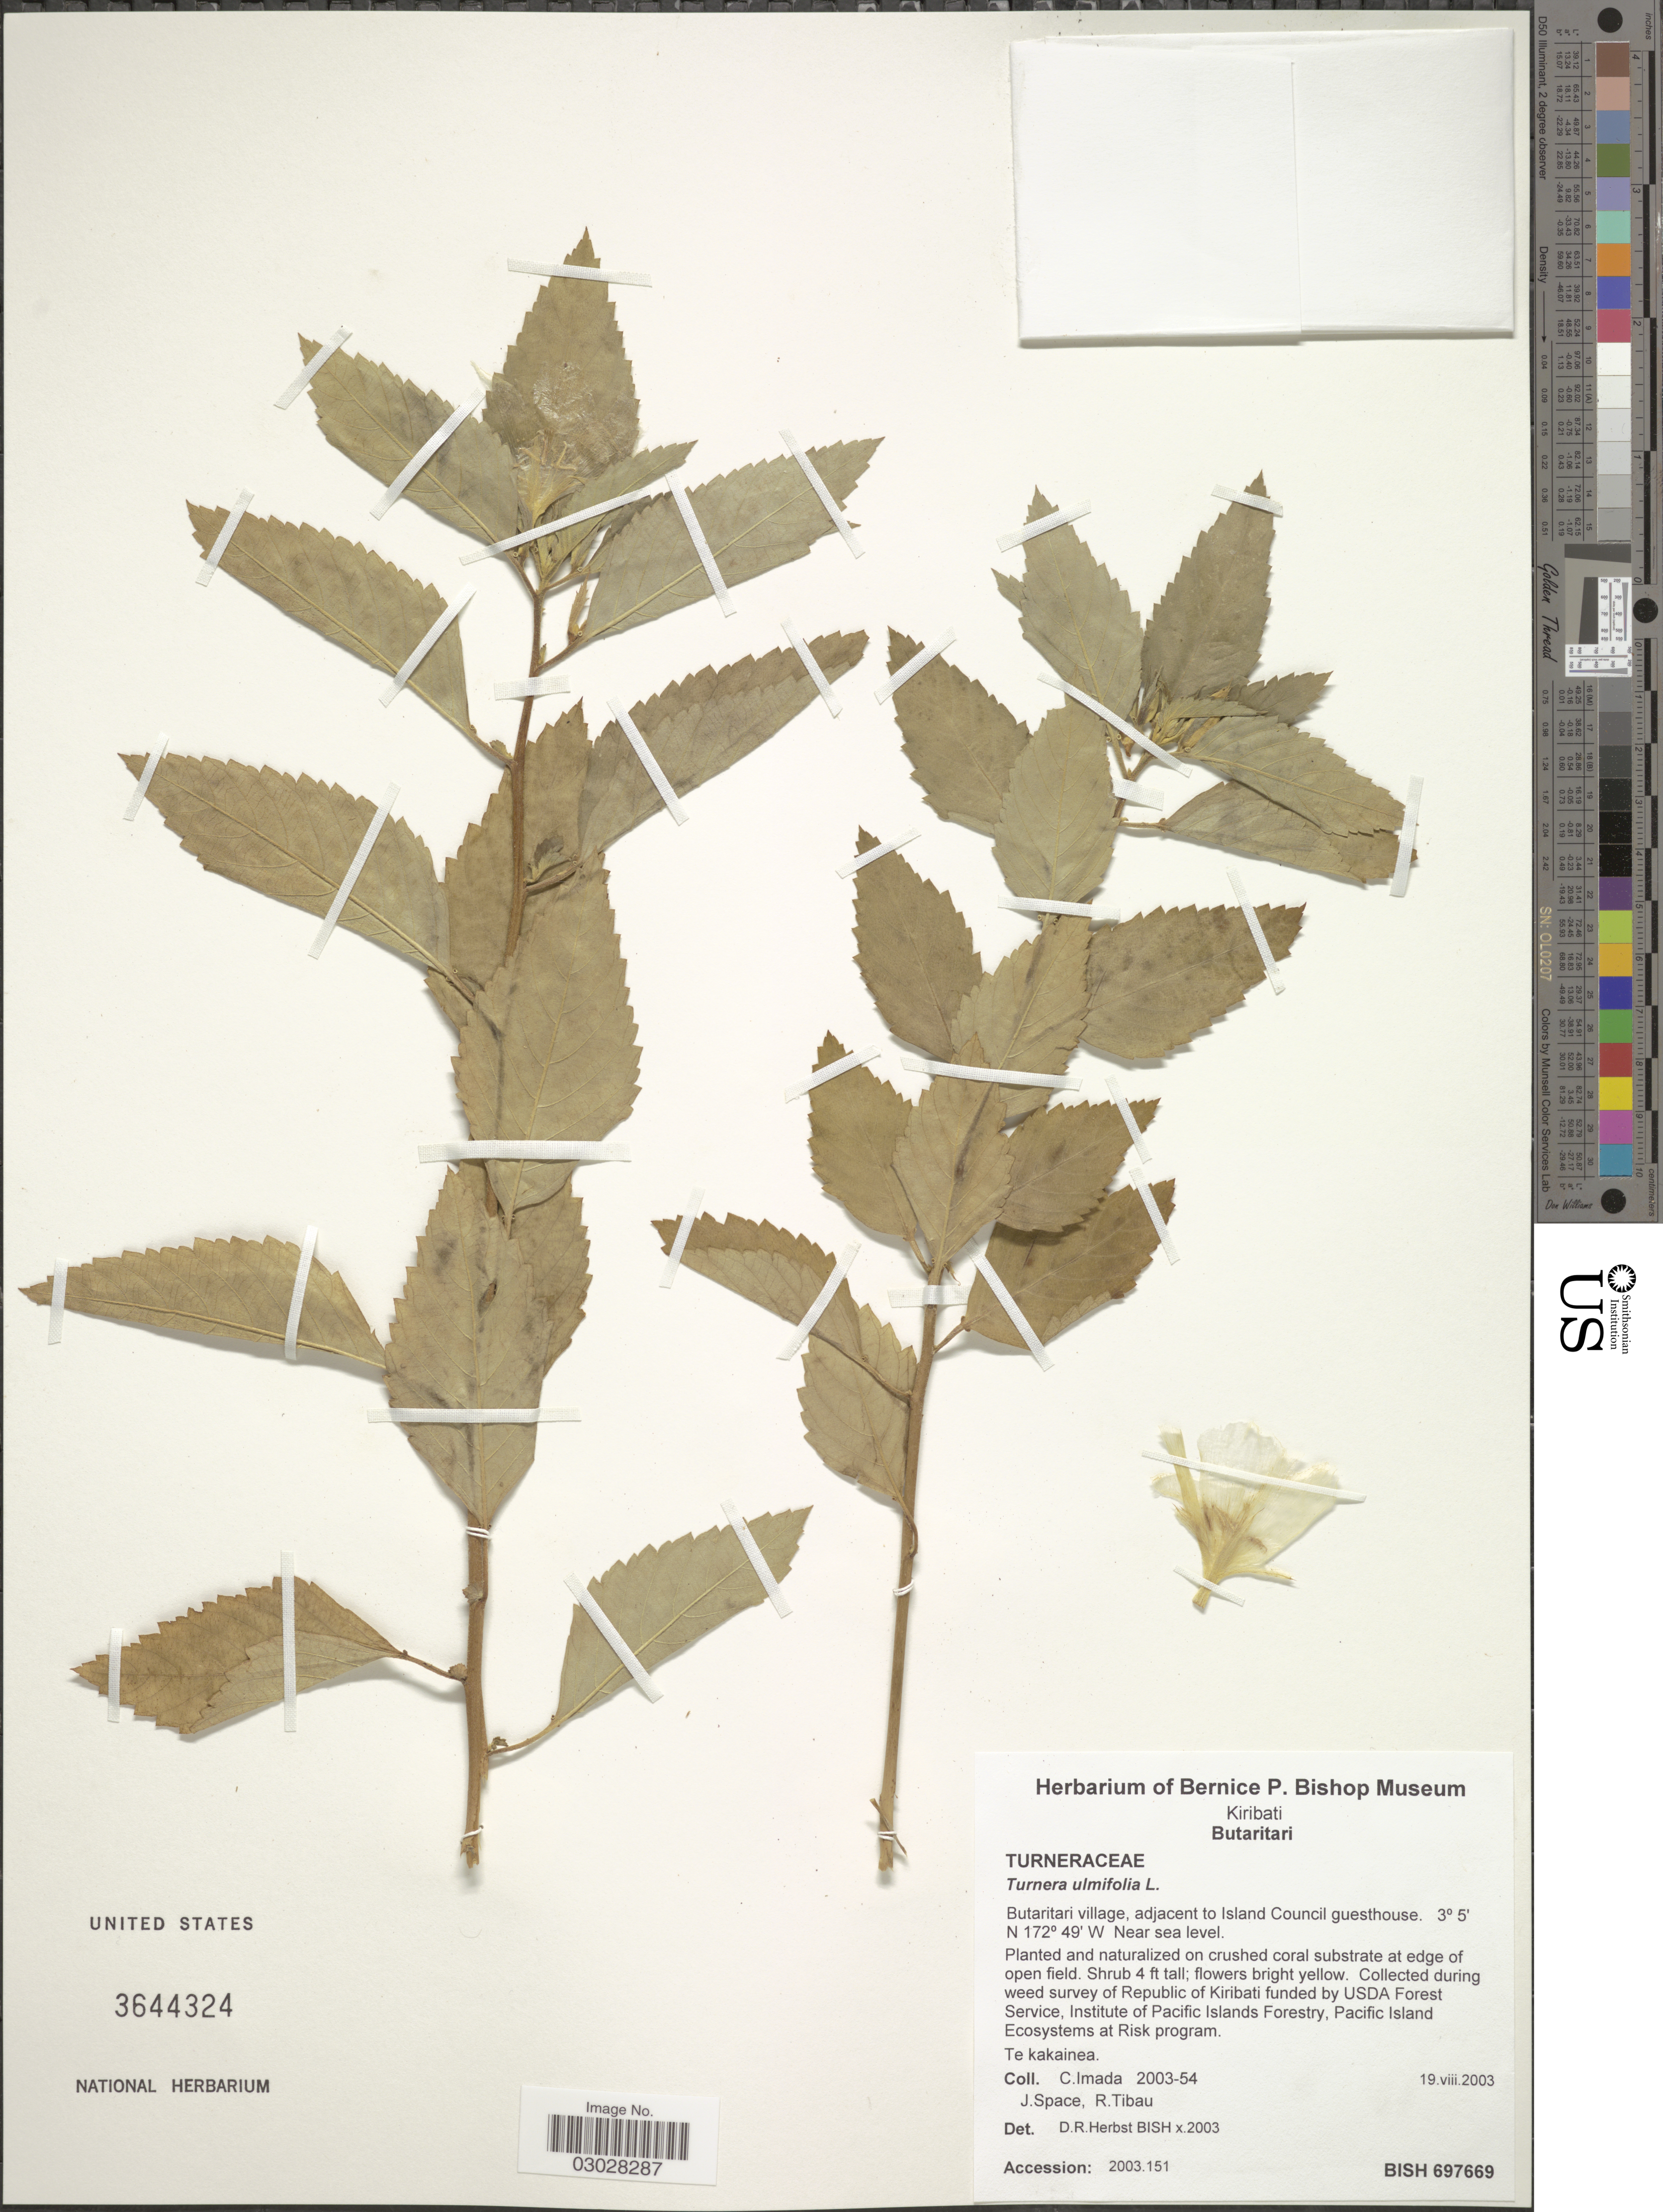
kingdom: Plantae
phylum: Tracheophyta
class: Magnoliopsida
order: Malpighiales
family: Turneraceae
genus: Turnera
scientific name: Turnera ulmifolia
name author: L.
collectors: C. Imada, J. Space & R. Tibau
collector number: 2003-54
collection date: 2003-08-19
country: Kiribati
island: Butaritari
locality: Butaritari village, adjacent to Island Council guesthouse.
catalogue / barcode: US 3644324